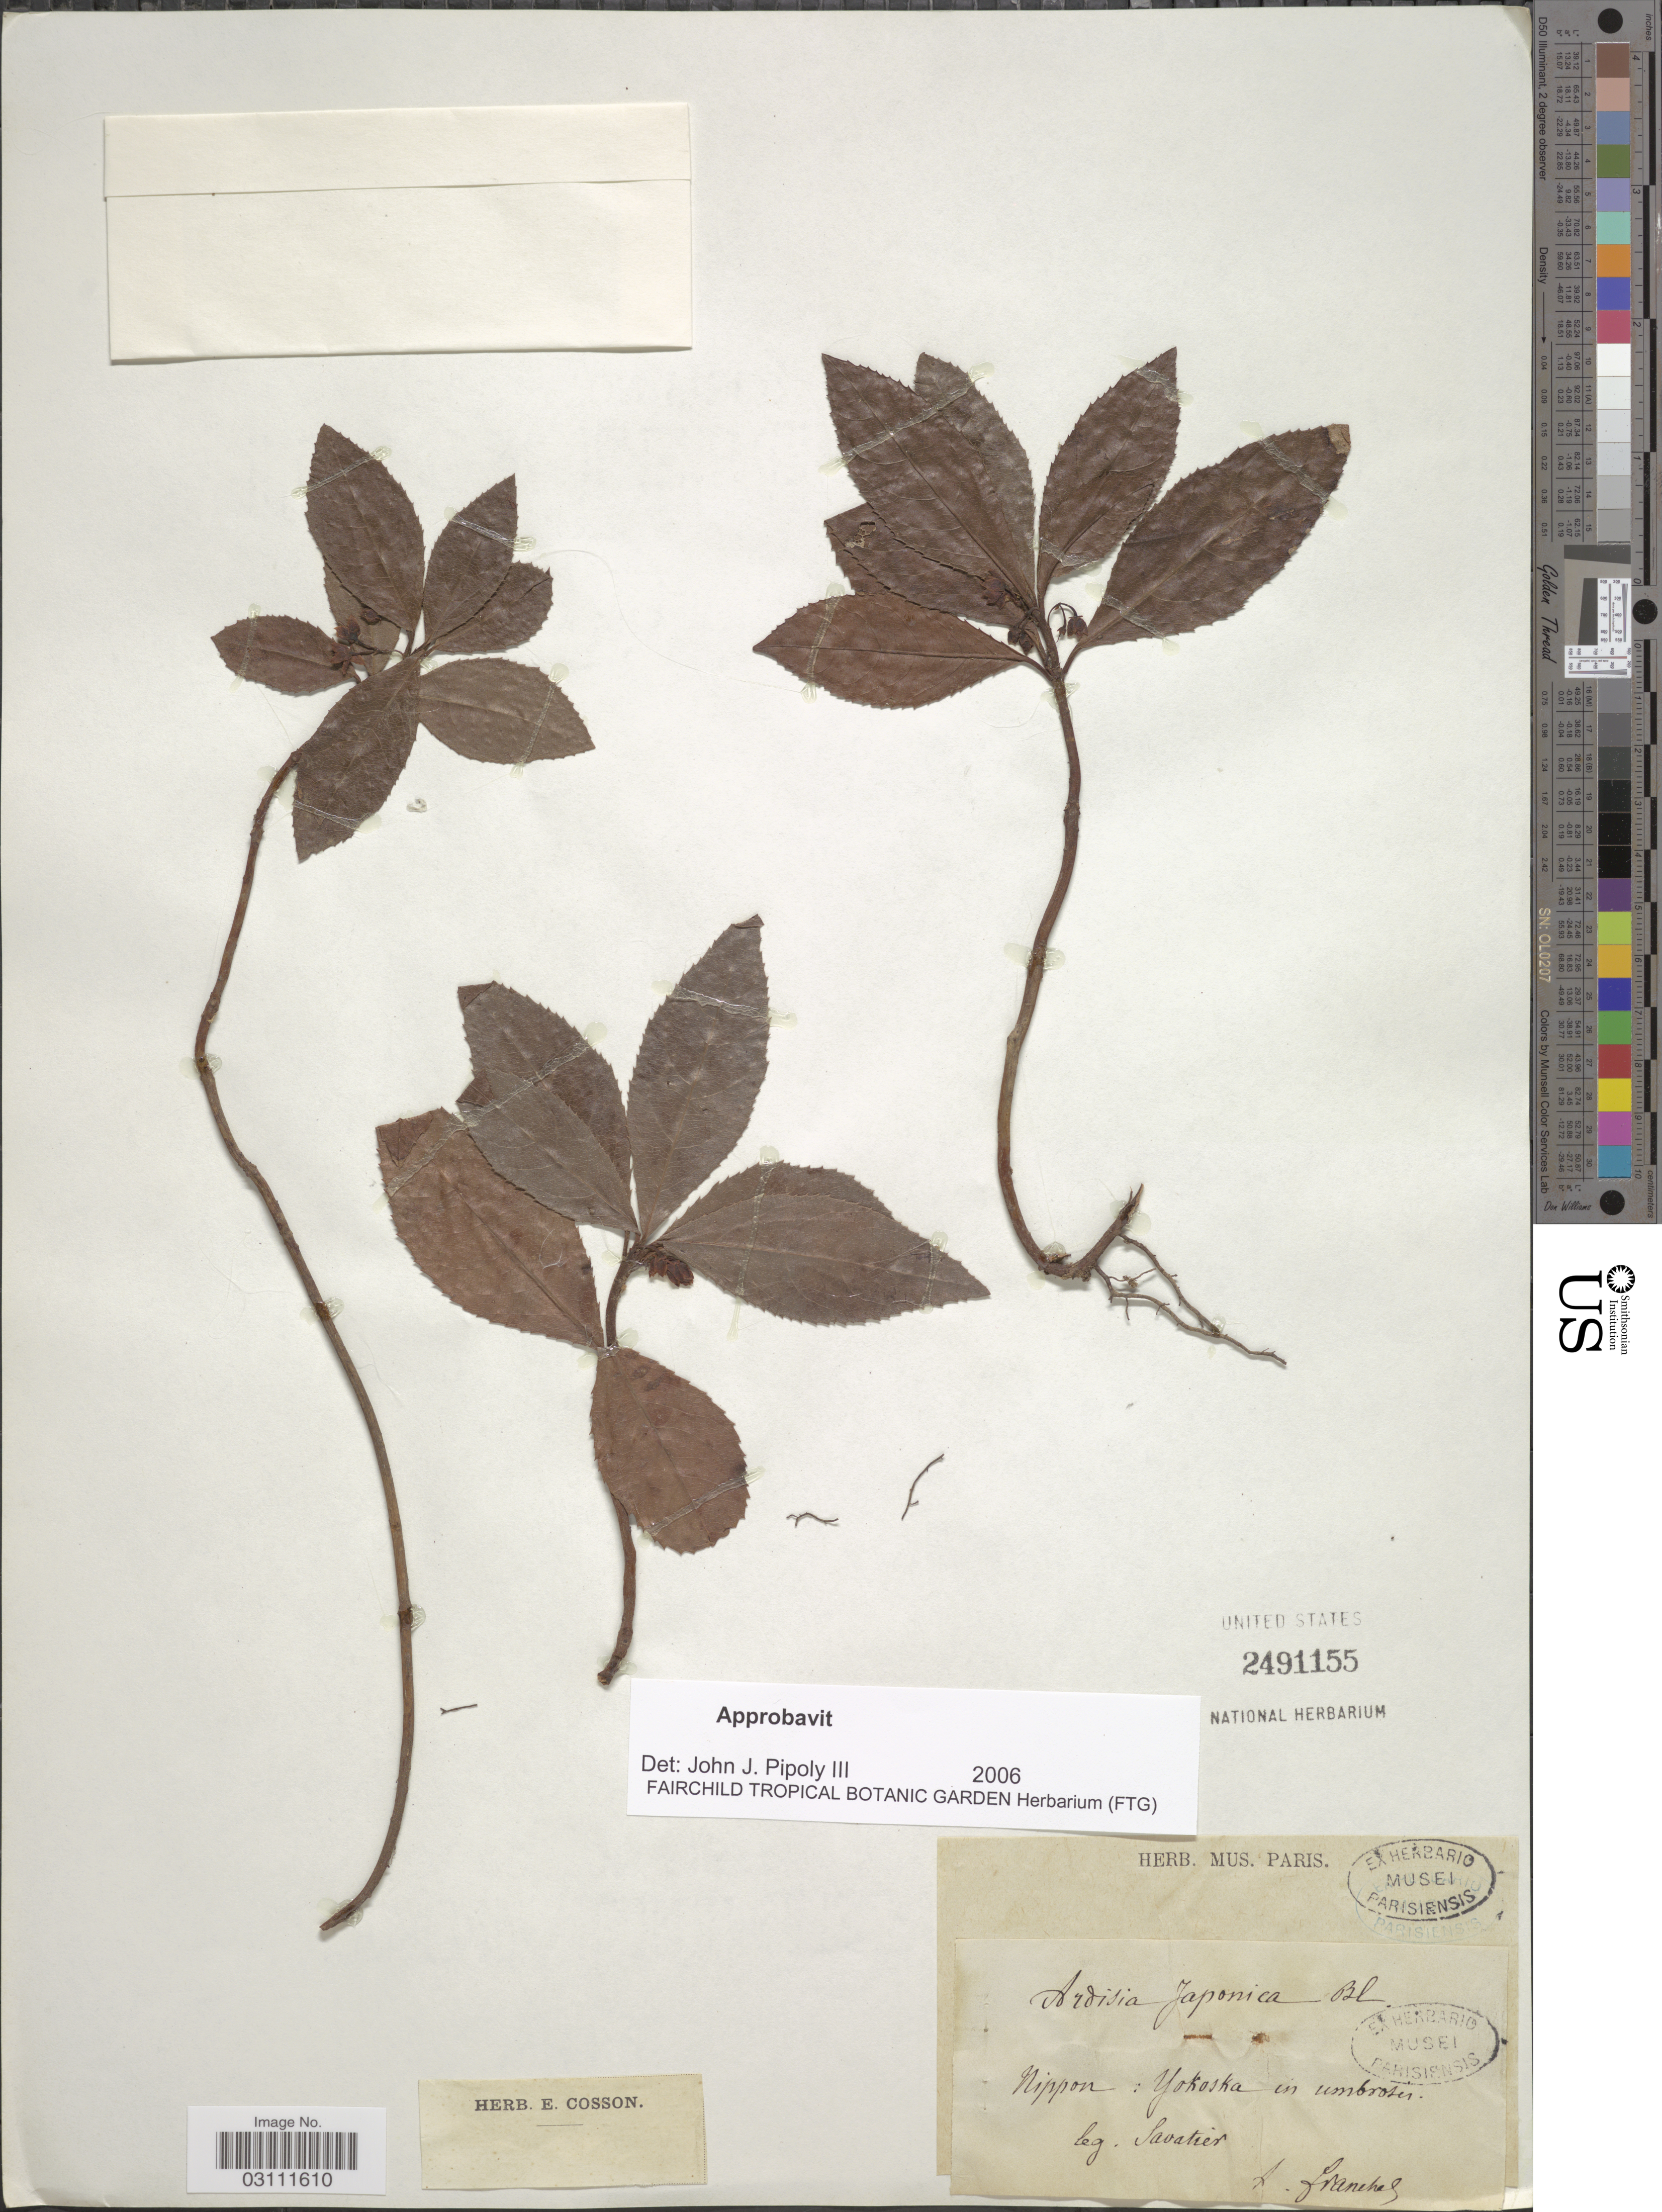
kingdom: Plantae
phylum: Tracheophyta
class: Magnoliopsida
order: Ericales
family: Primulaceae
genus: Ardisia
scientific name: Ardisia japonica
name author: (Thunb.) Blume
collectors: Savatier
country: Japan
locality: Nippon: Yokoska in umbrosen.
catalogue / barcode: US 2491155